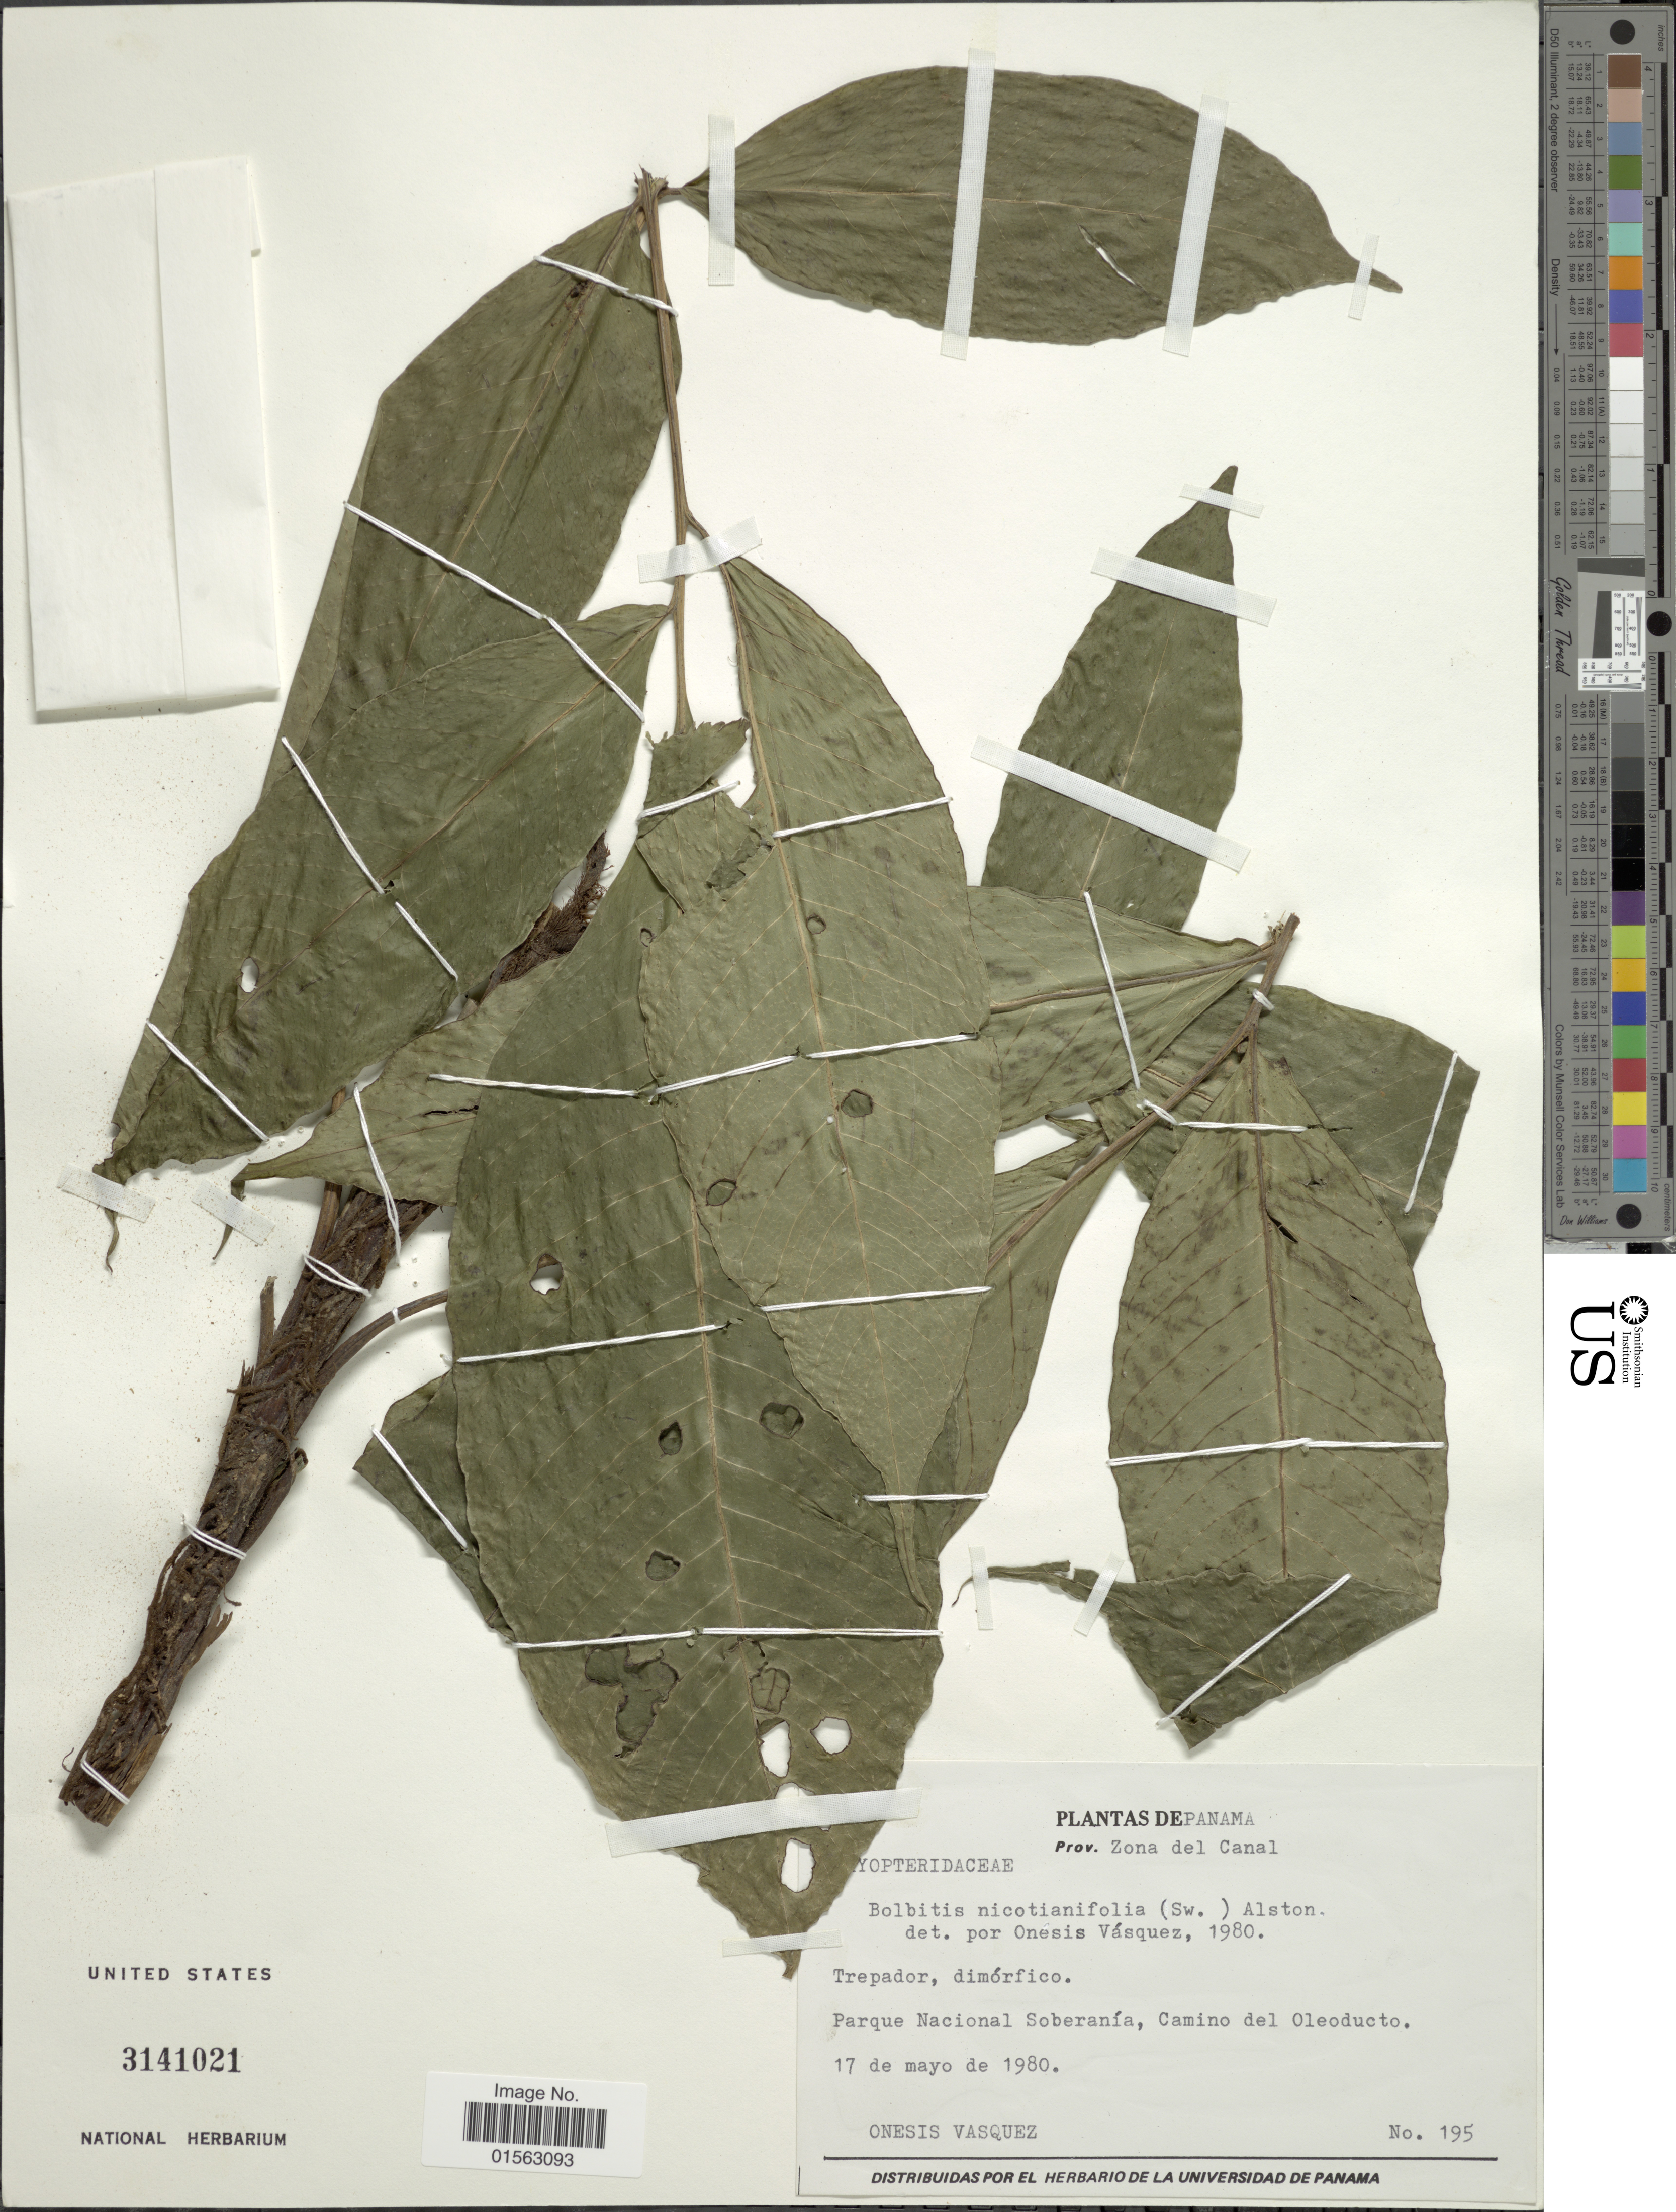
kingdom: Plantae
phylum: Tracheophyta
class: Polypodiopsida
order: Polypodiales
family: Dryopteridaceae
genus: Mickelia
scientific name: Mickelia nicotianifolia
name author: (Sw.) R.C. Moran et al.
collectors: O. Vásquez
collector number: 195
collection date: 1980-05-17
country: Panama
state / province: Colón / Panamá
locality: Panama, Prov. Zona del Canal, Trepador, dimórfico, Parque Nacional Soberanía, Camino del Oleoducto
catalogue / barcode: US 3141021